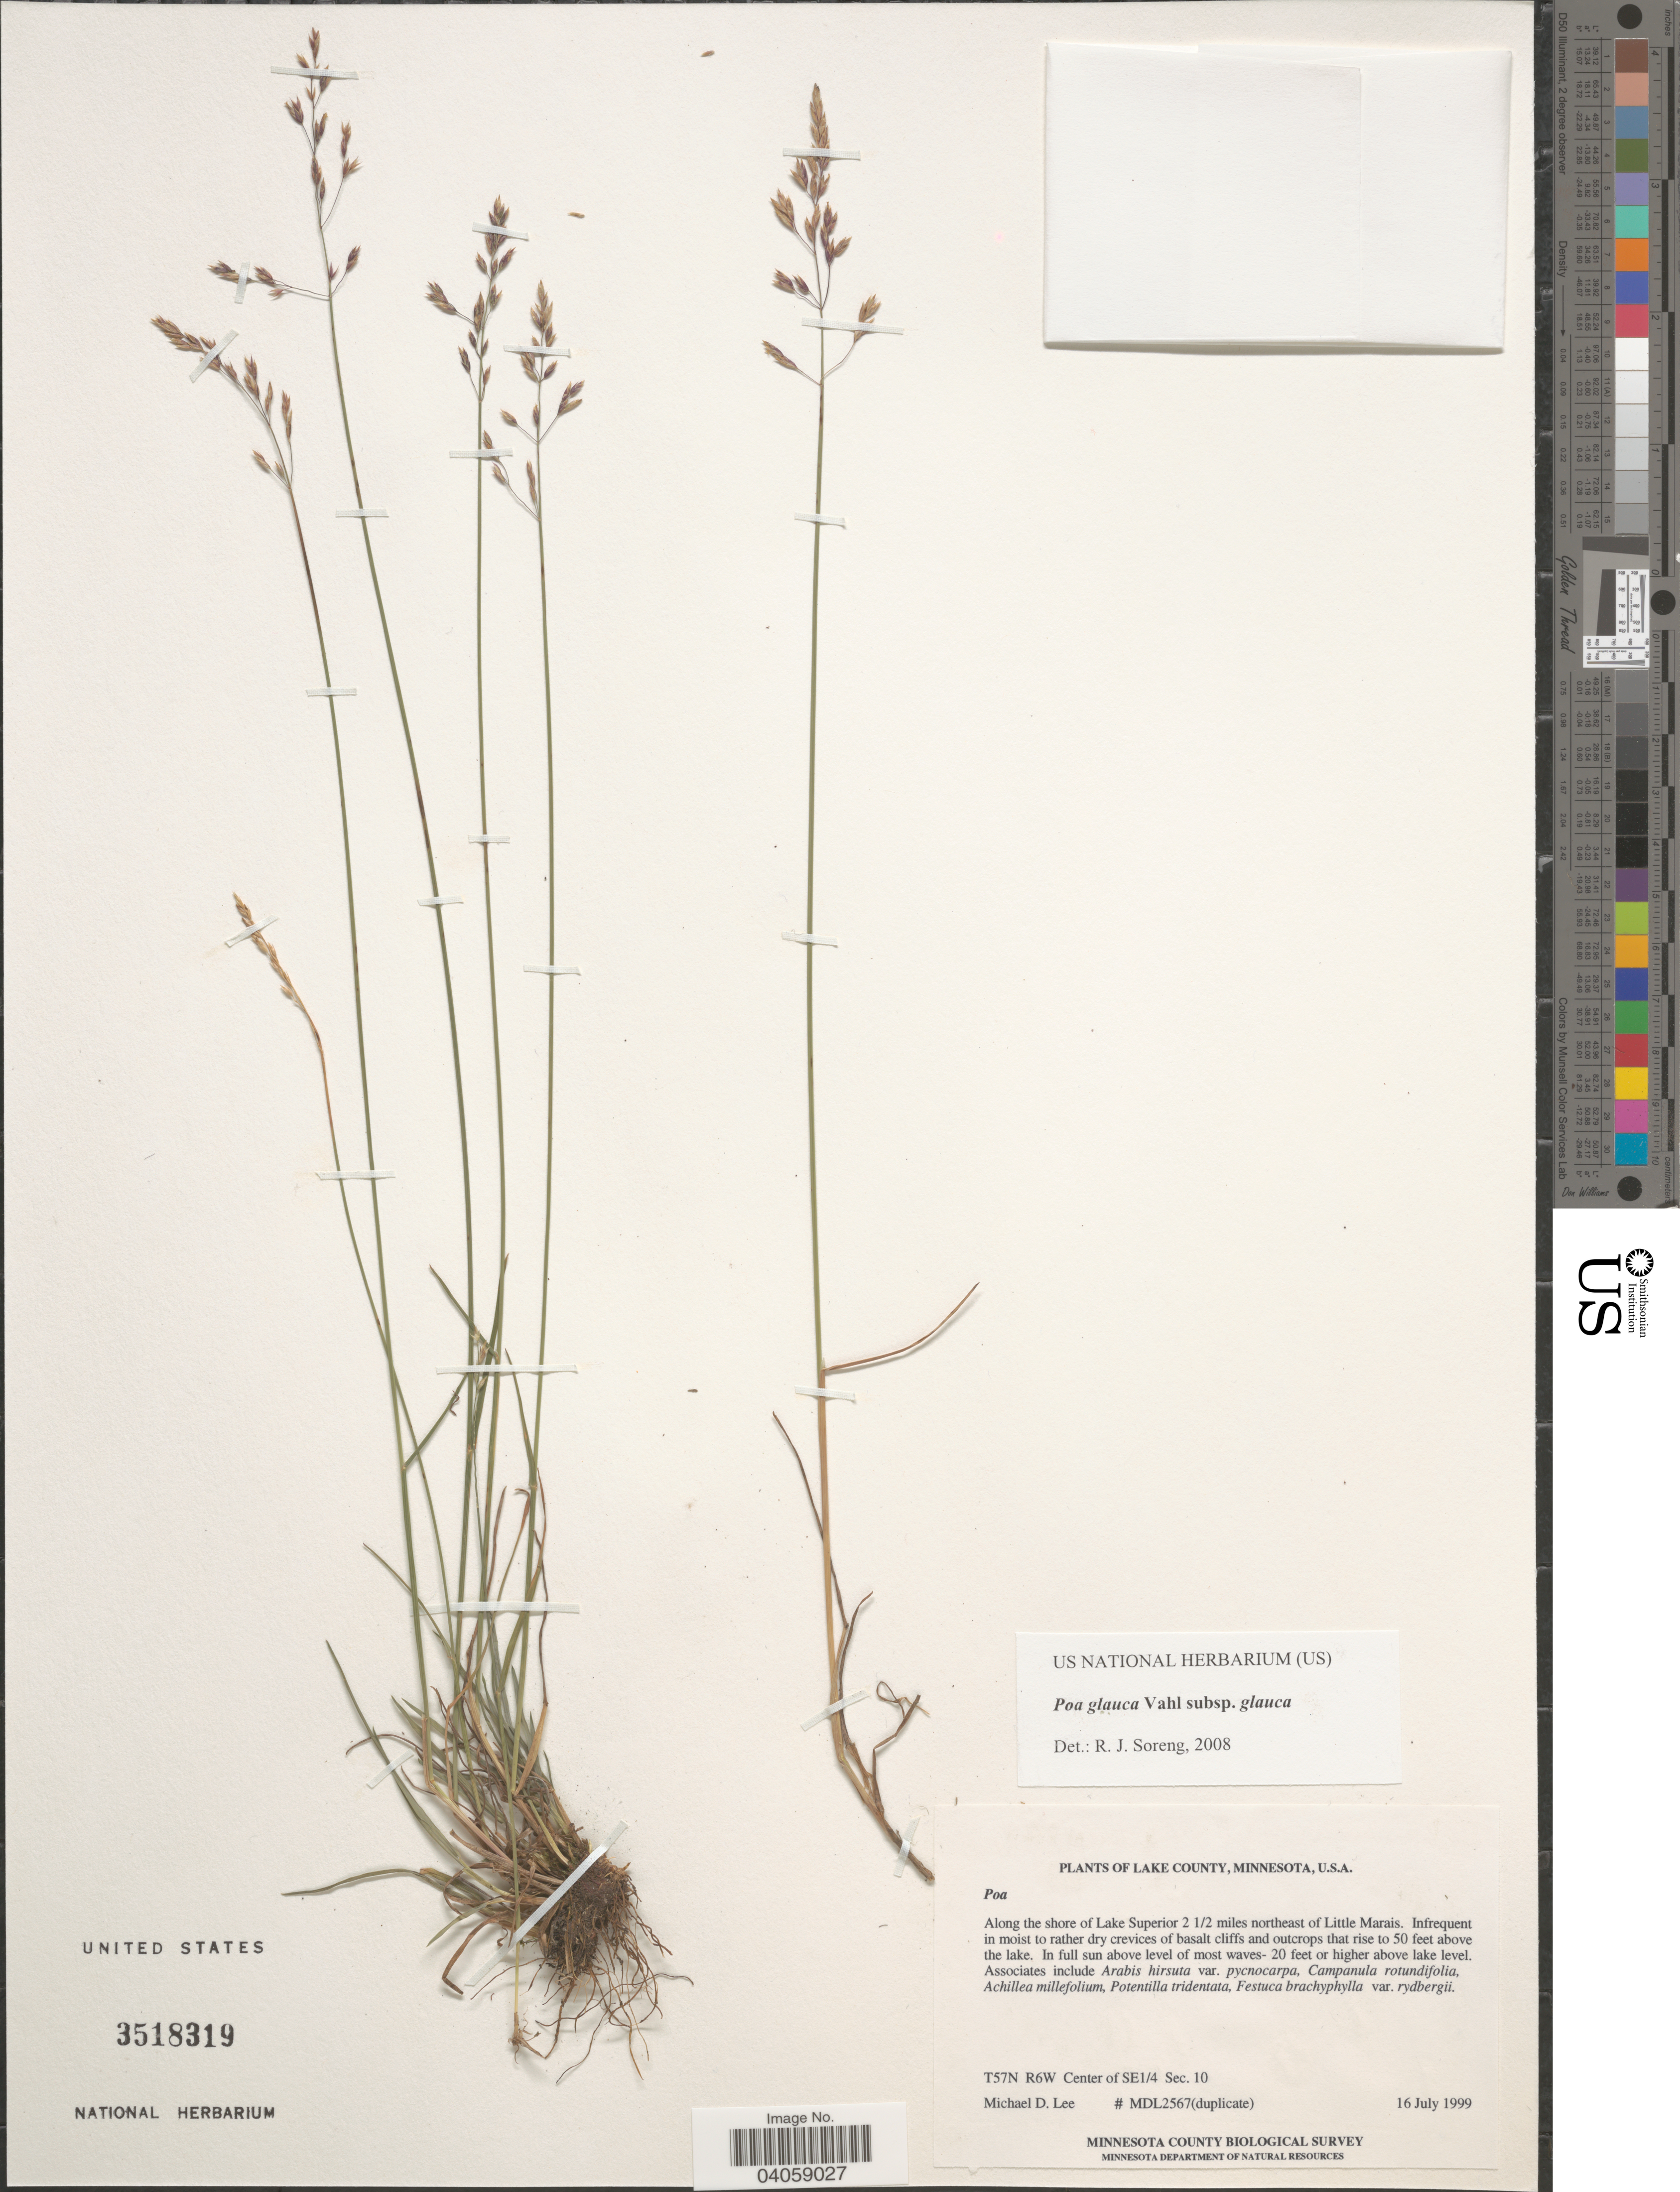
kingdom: Plantae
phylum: Tracheophyta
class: Liliopsida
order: Poales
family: Poaceae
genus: Poa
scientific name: Poa glauca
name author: Vahl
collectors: M. Lee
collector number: MDL2567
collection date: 1999-07-16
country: United States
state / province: Minnesota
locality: Lake County. Along the shore of Lake Superior 2½ miles northeast of Little Marais. In moist to rather dry crevices of basalt cliffs and outcrops that rise to 50 feet above the lake. T57N R6W Center of SE¼ Sec.10.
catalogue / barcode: US 3518319